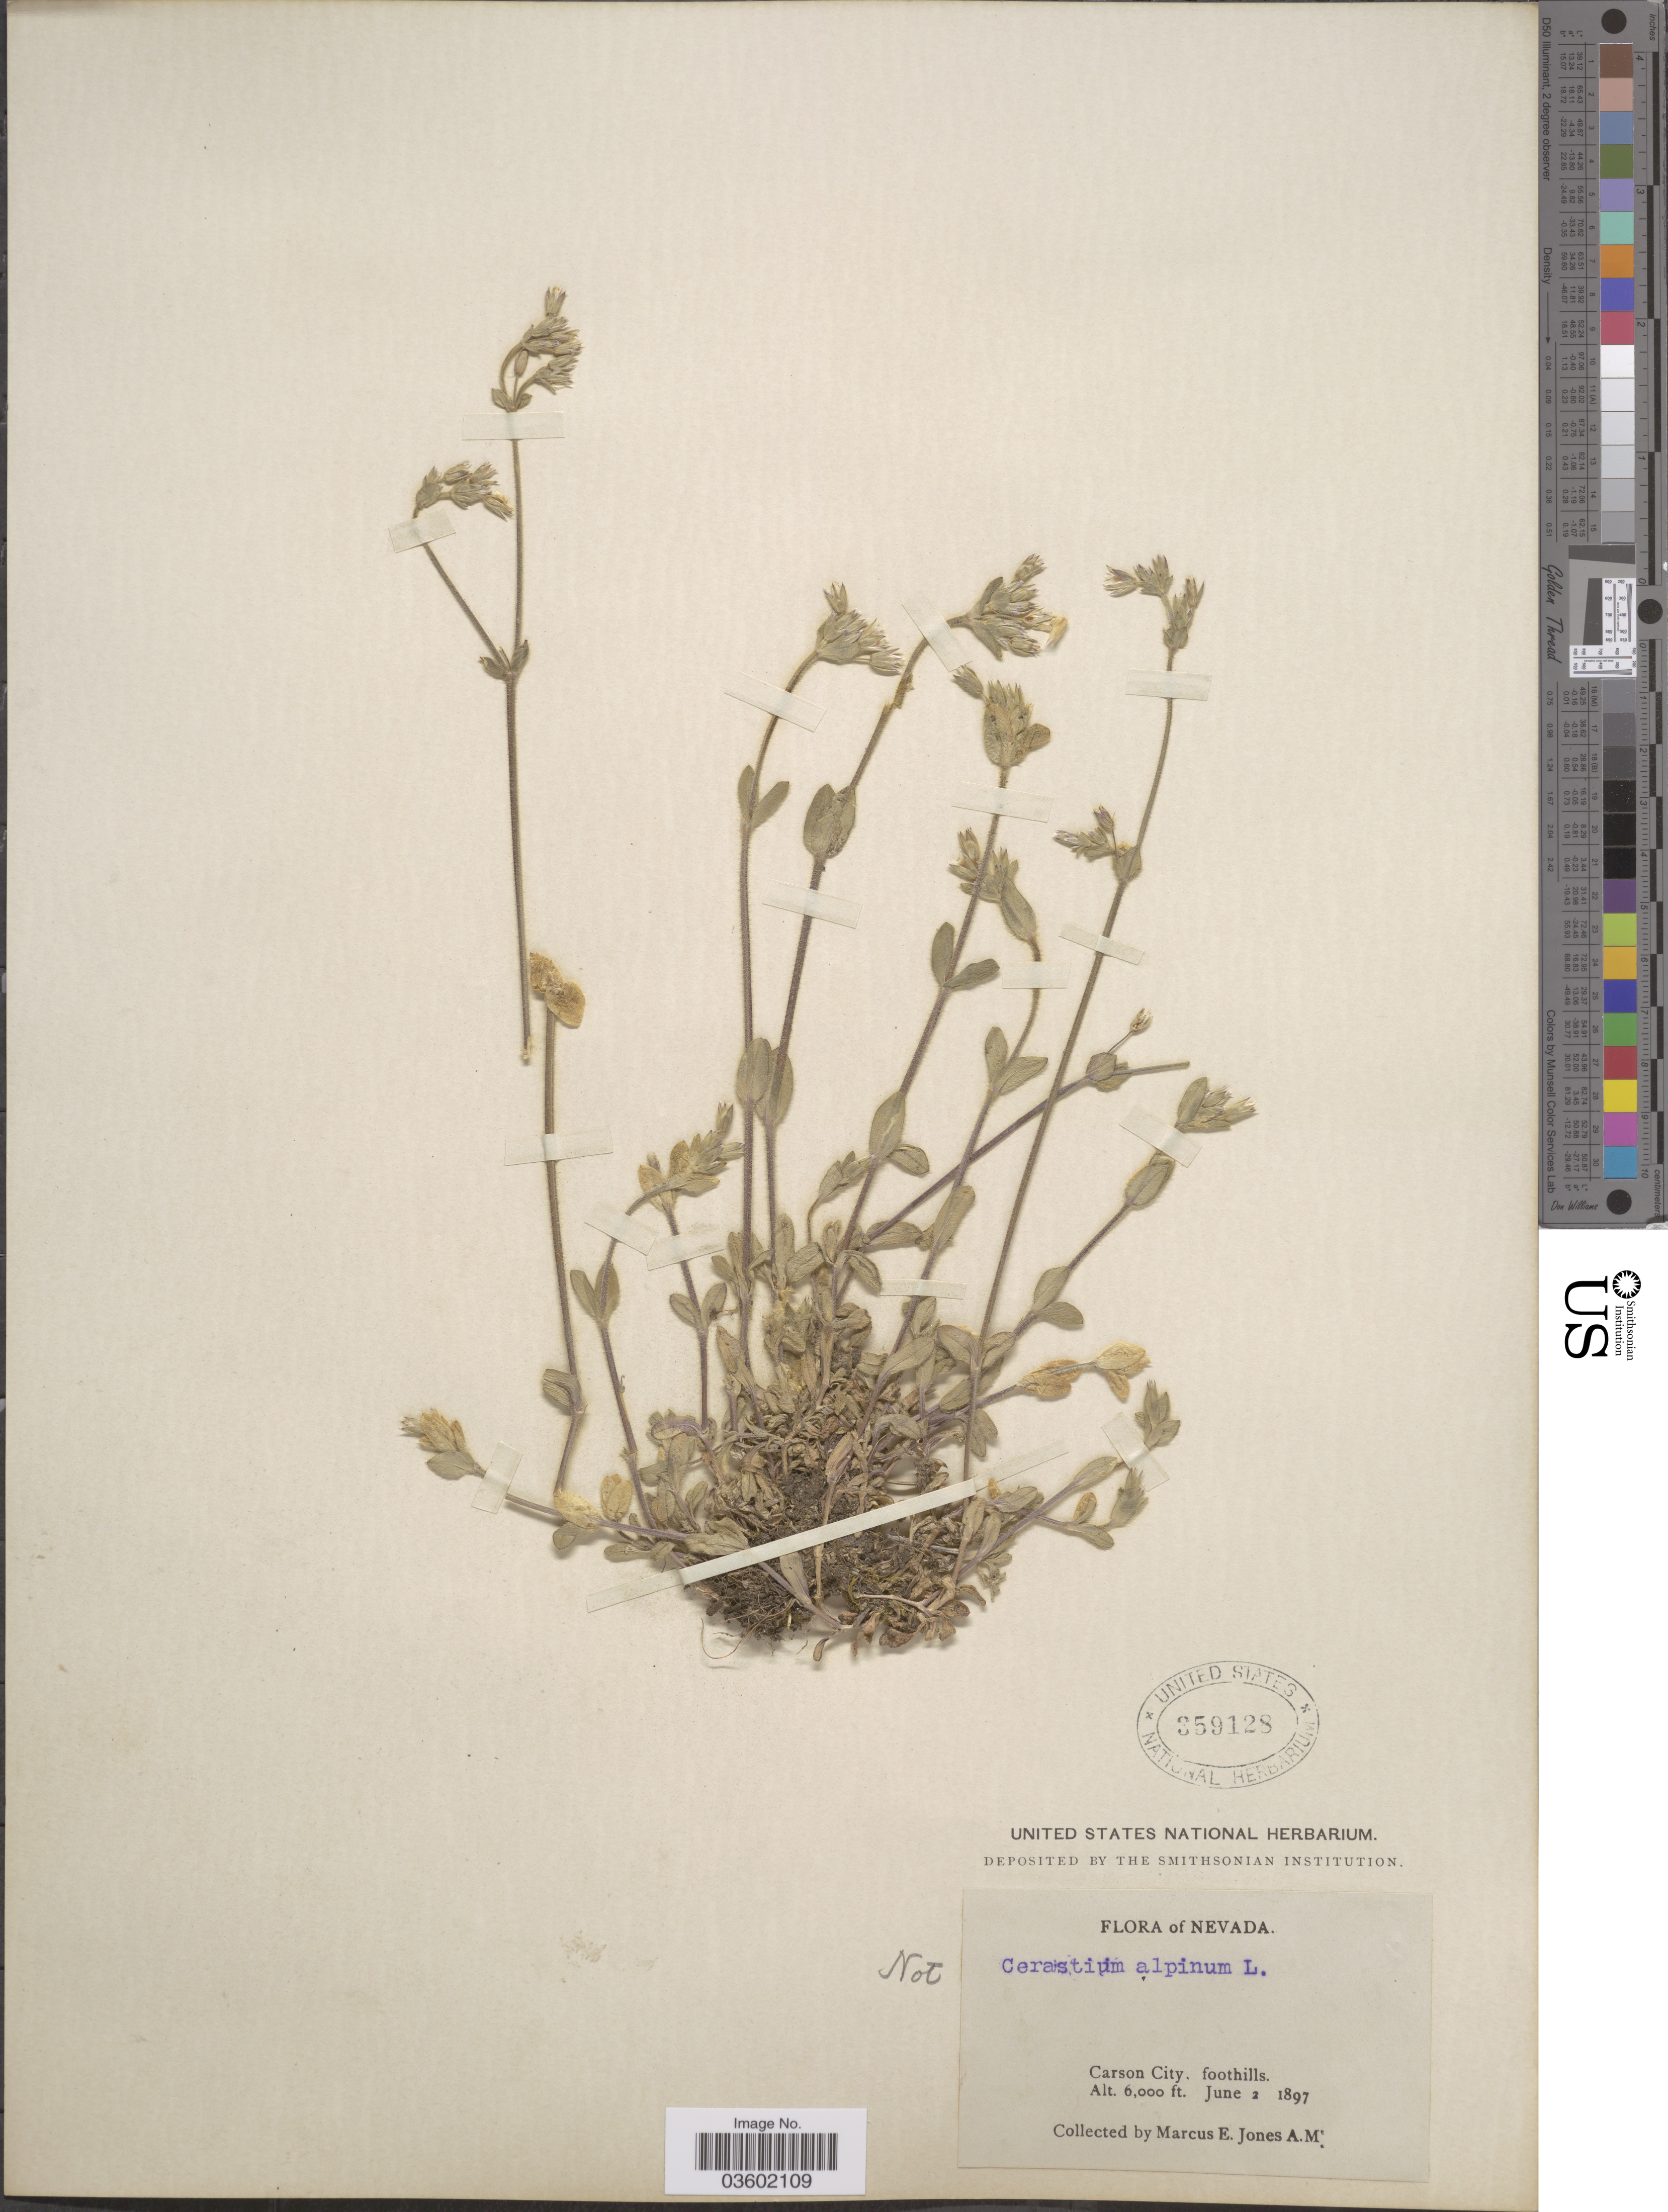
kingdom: Plantae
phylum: Tracheophyta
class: Magnoliopsida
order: Caryophyllales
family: Caryophyllaceae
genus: Cerastium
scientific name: Cerastium vulgatum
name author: L.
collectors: M. E. Jones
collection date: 1897-06-02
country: United States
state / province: Nevada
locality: Carson City, foothills.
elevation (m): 1829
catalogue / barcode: US 359128